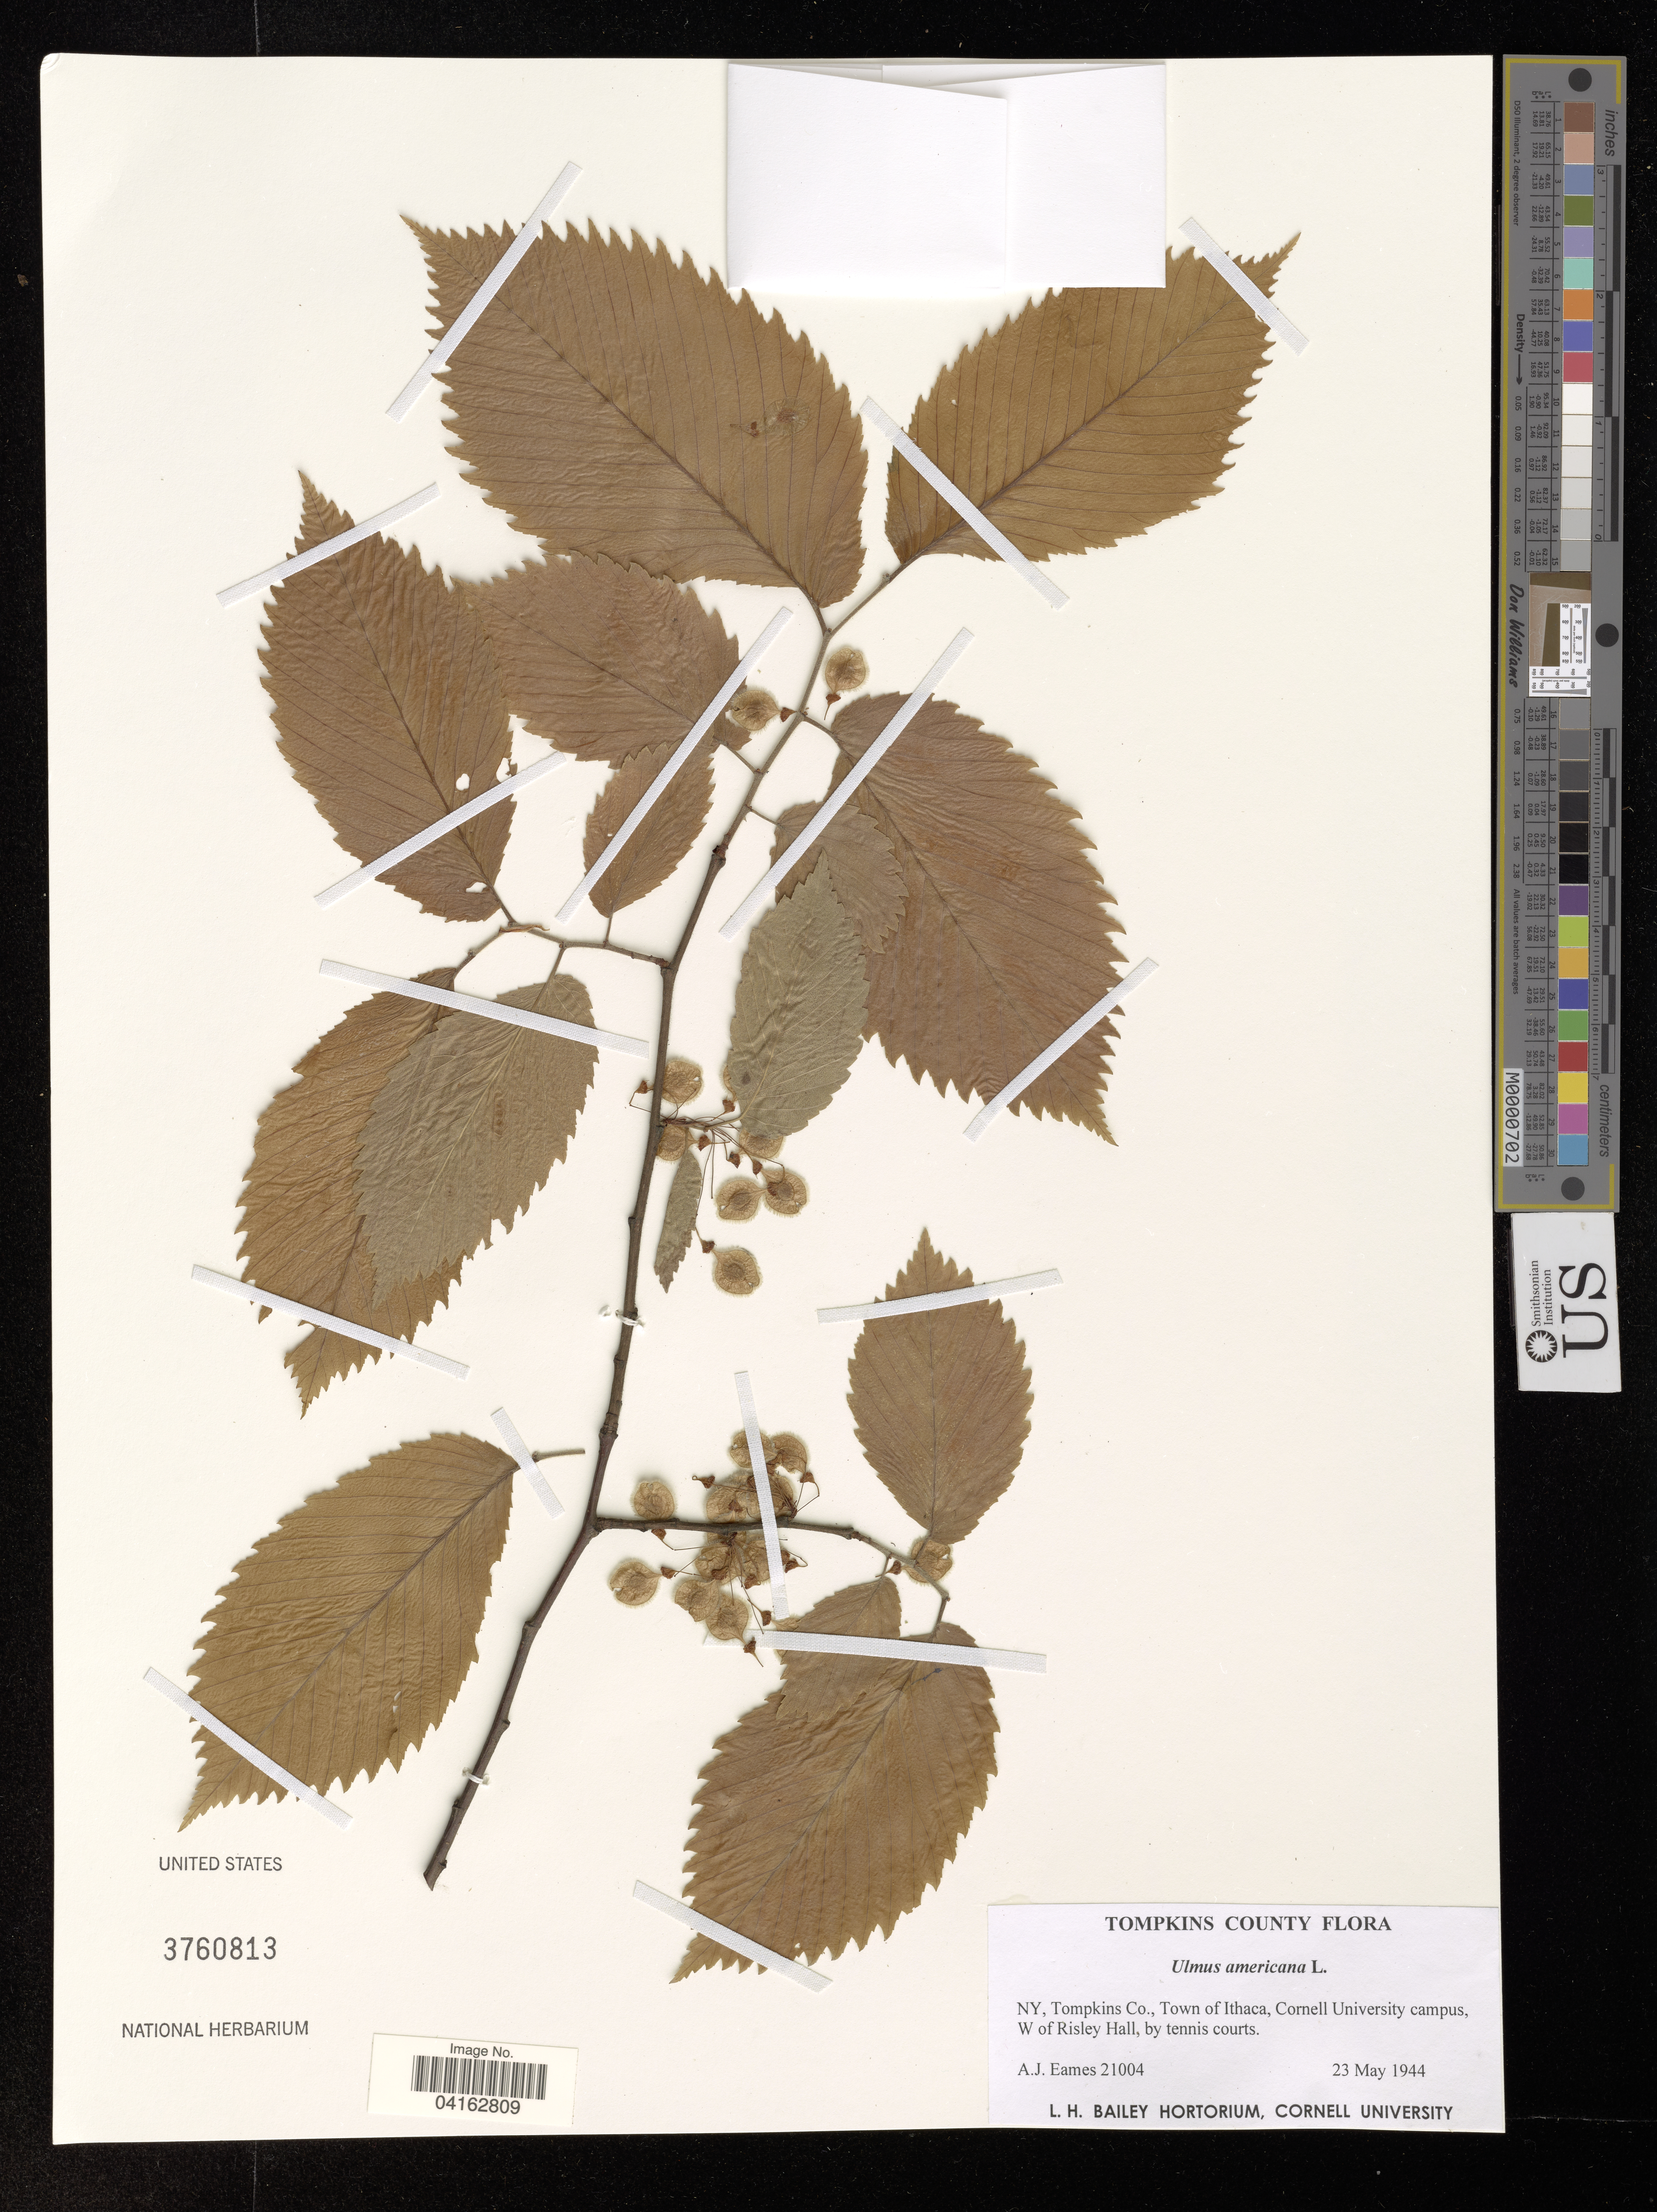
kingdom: Plantae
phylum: Tracheophyta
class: Magnoliopsida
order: Rosales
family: Ulmaceae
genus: Ulmus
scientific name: Ulmus americana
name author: L.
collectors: A. J. Eames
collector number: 21004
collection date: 1994-05-23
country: United States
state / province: New York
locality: Tompkins Co., Town of Ithaca, Cornell University campus, W of Risley Hall, by tennis courts.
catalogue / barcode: US 3760813